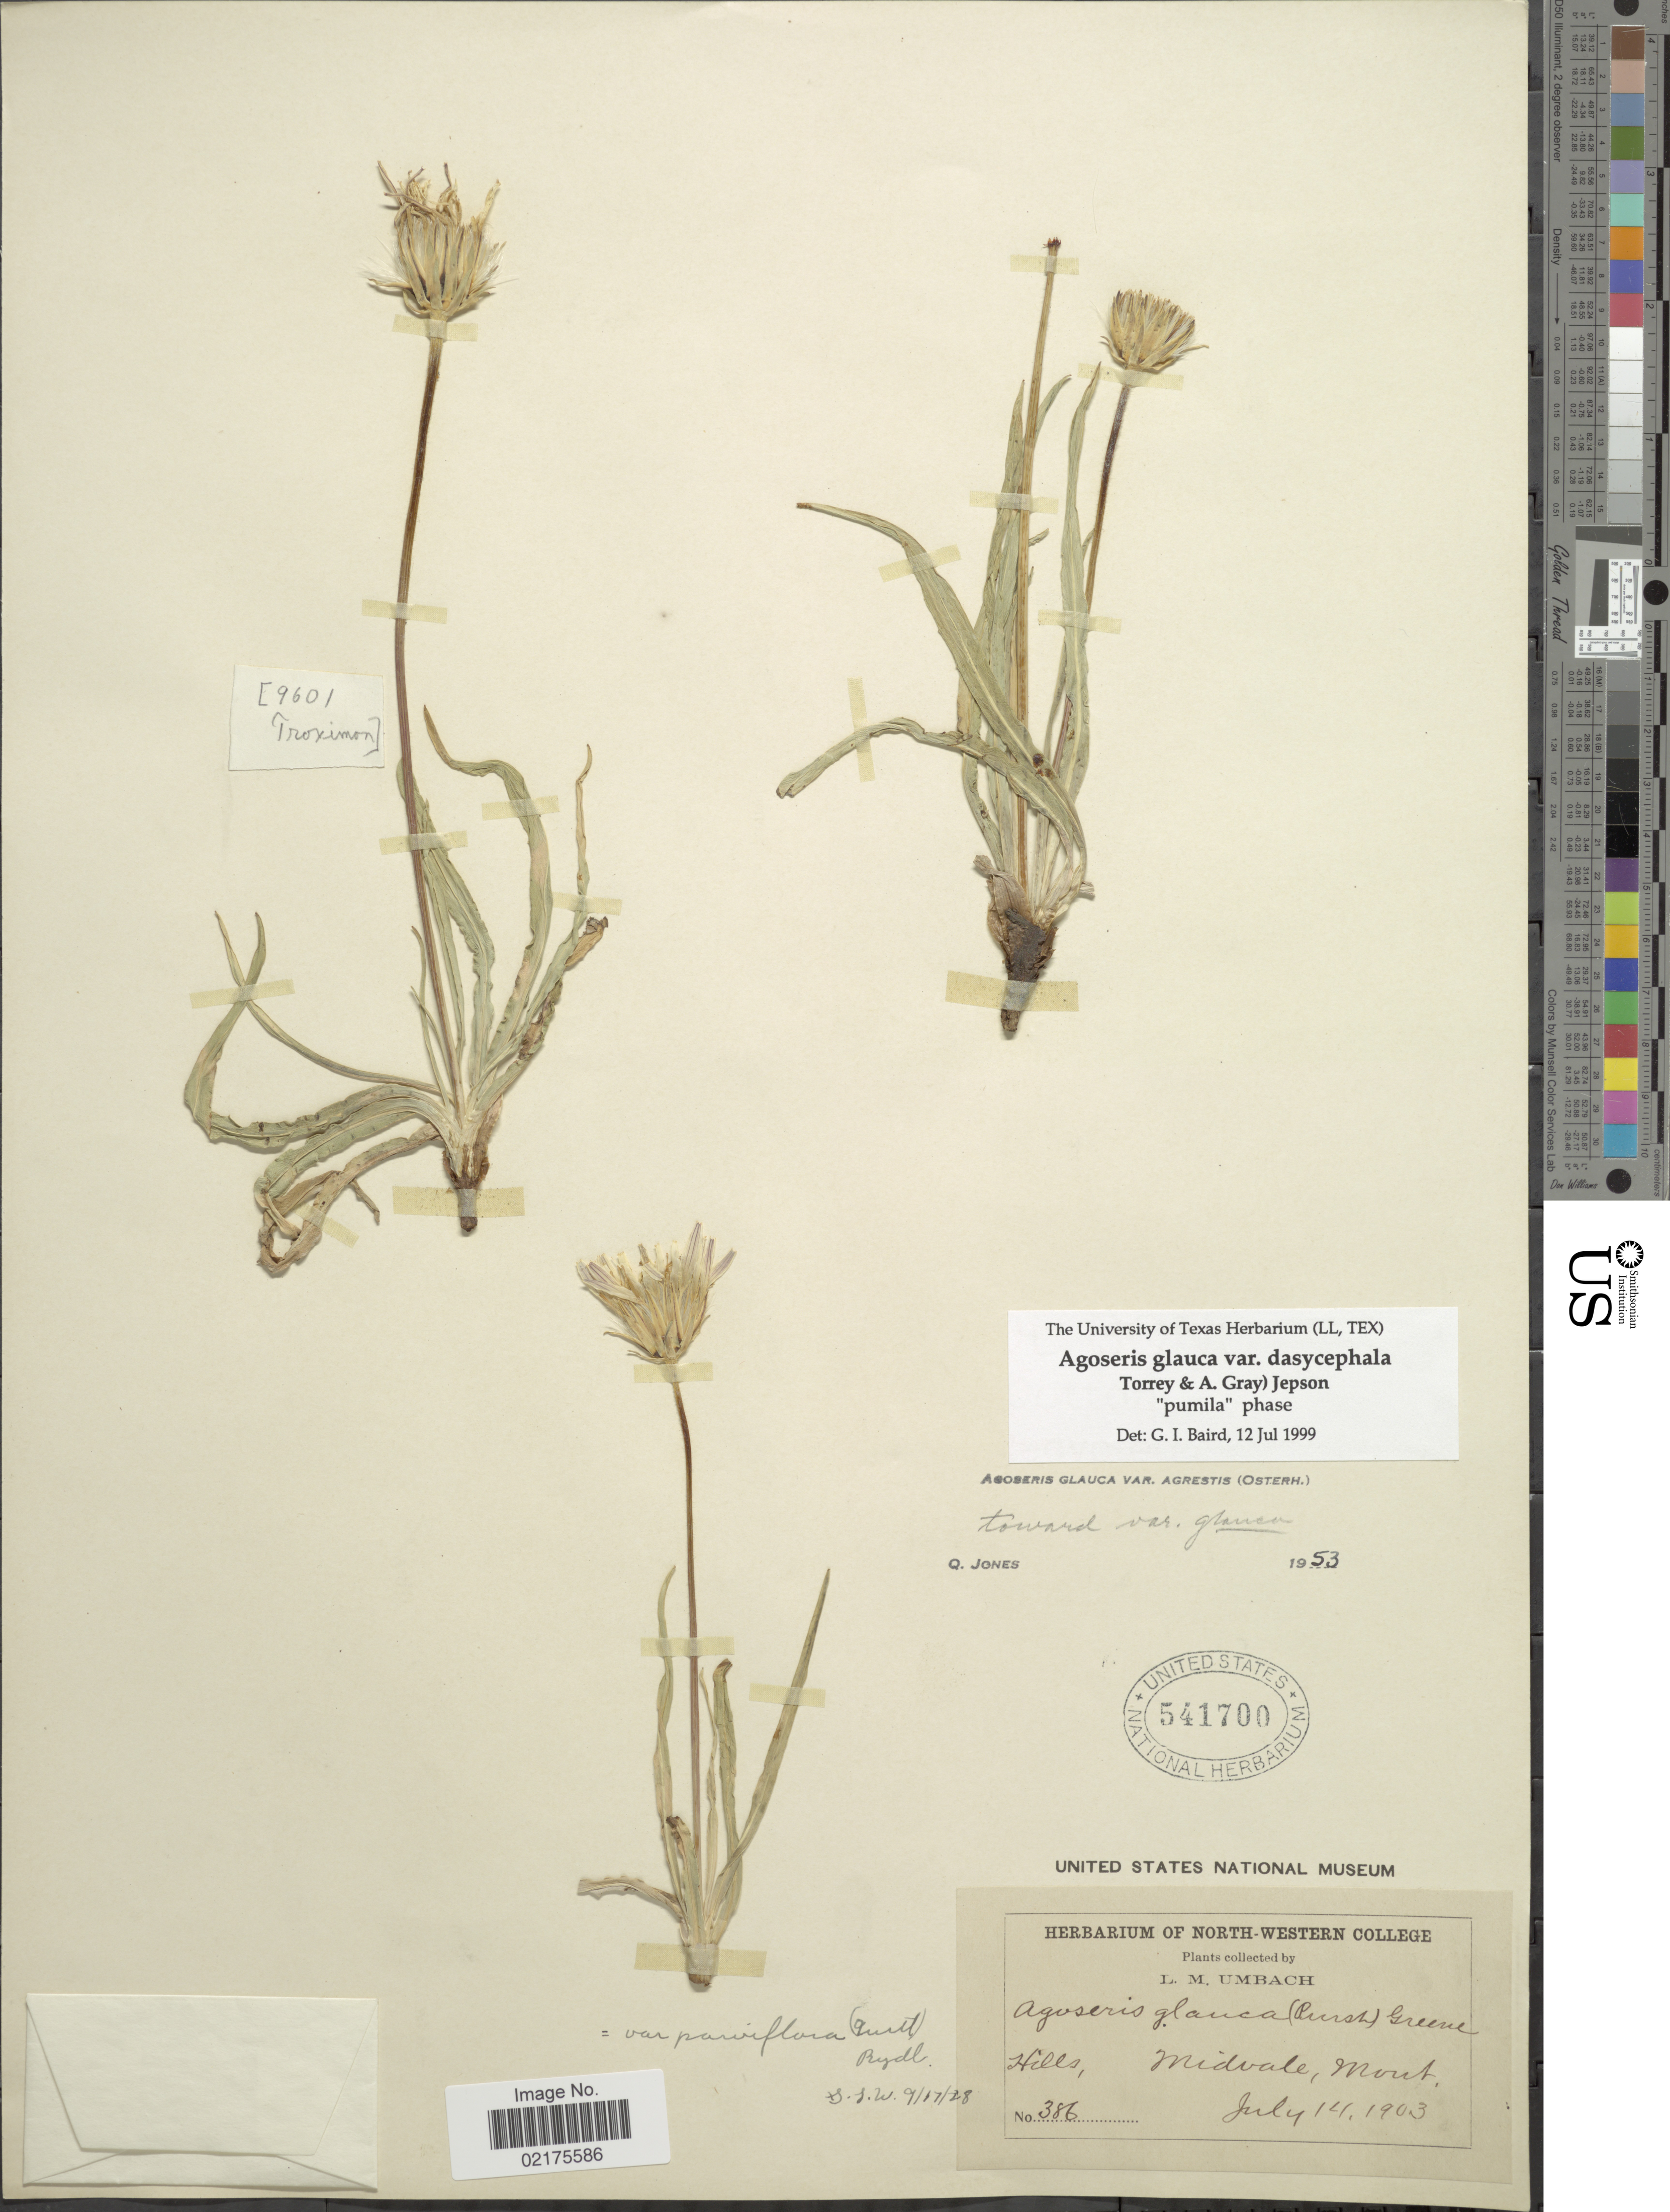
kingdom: Plantae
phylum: Tracheophyta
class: Magnoliopsida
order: Asterales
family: Asteraceae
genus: Agoseris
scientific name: Agoseris glauca var. dasycephala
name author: (Torr. & A. Gray) Jeps.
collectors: L. M. Umbach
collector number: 386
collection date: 1903-07-14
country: United States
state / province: Montana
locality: Hills, Midvale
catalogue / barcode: US 541700